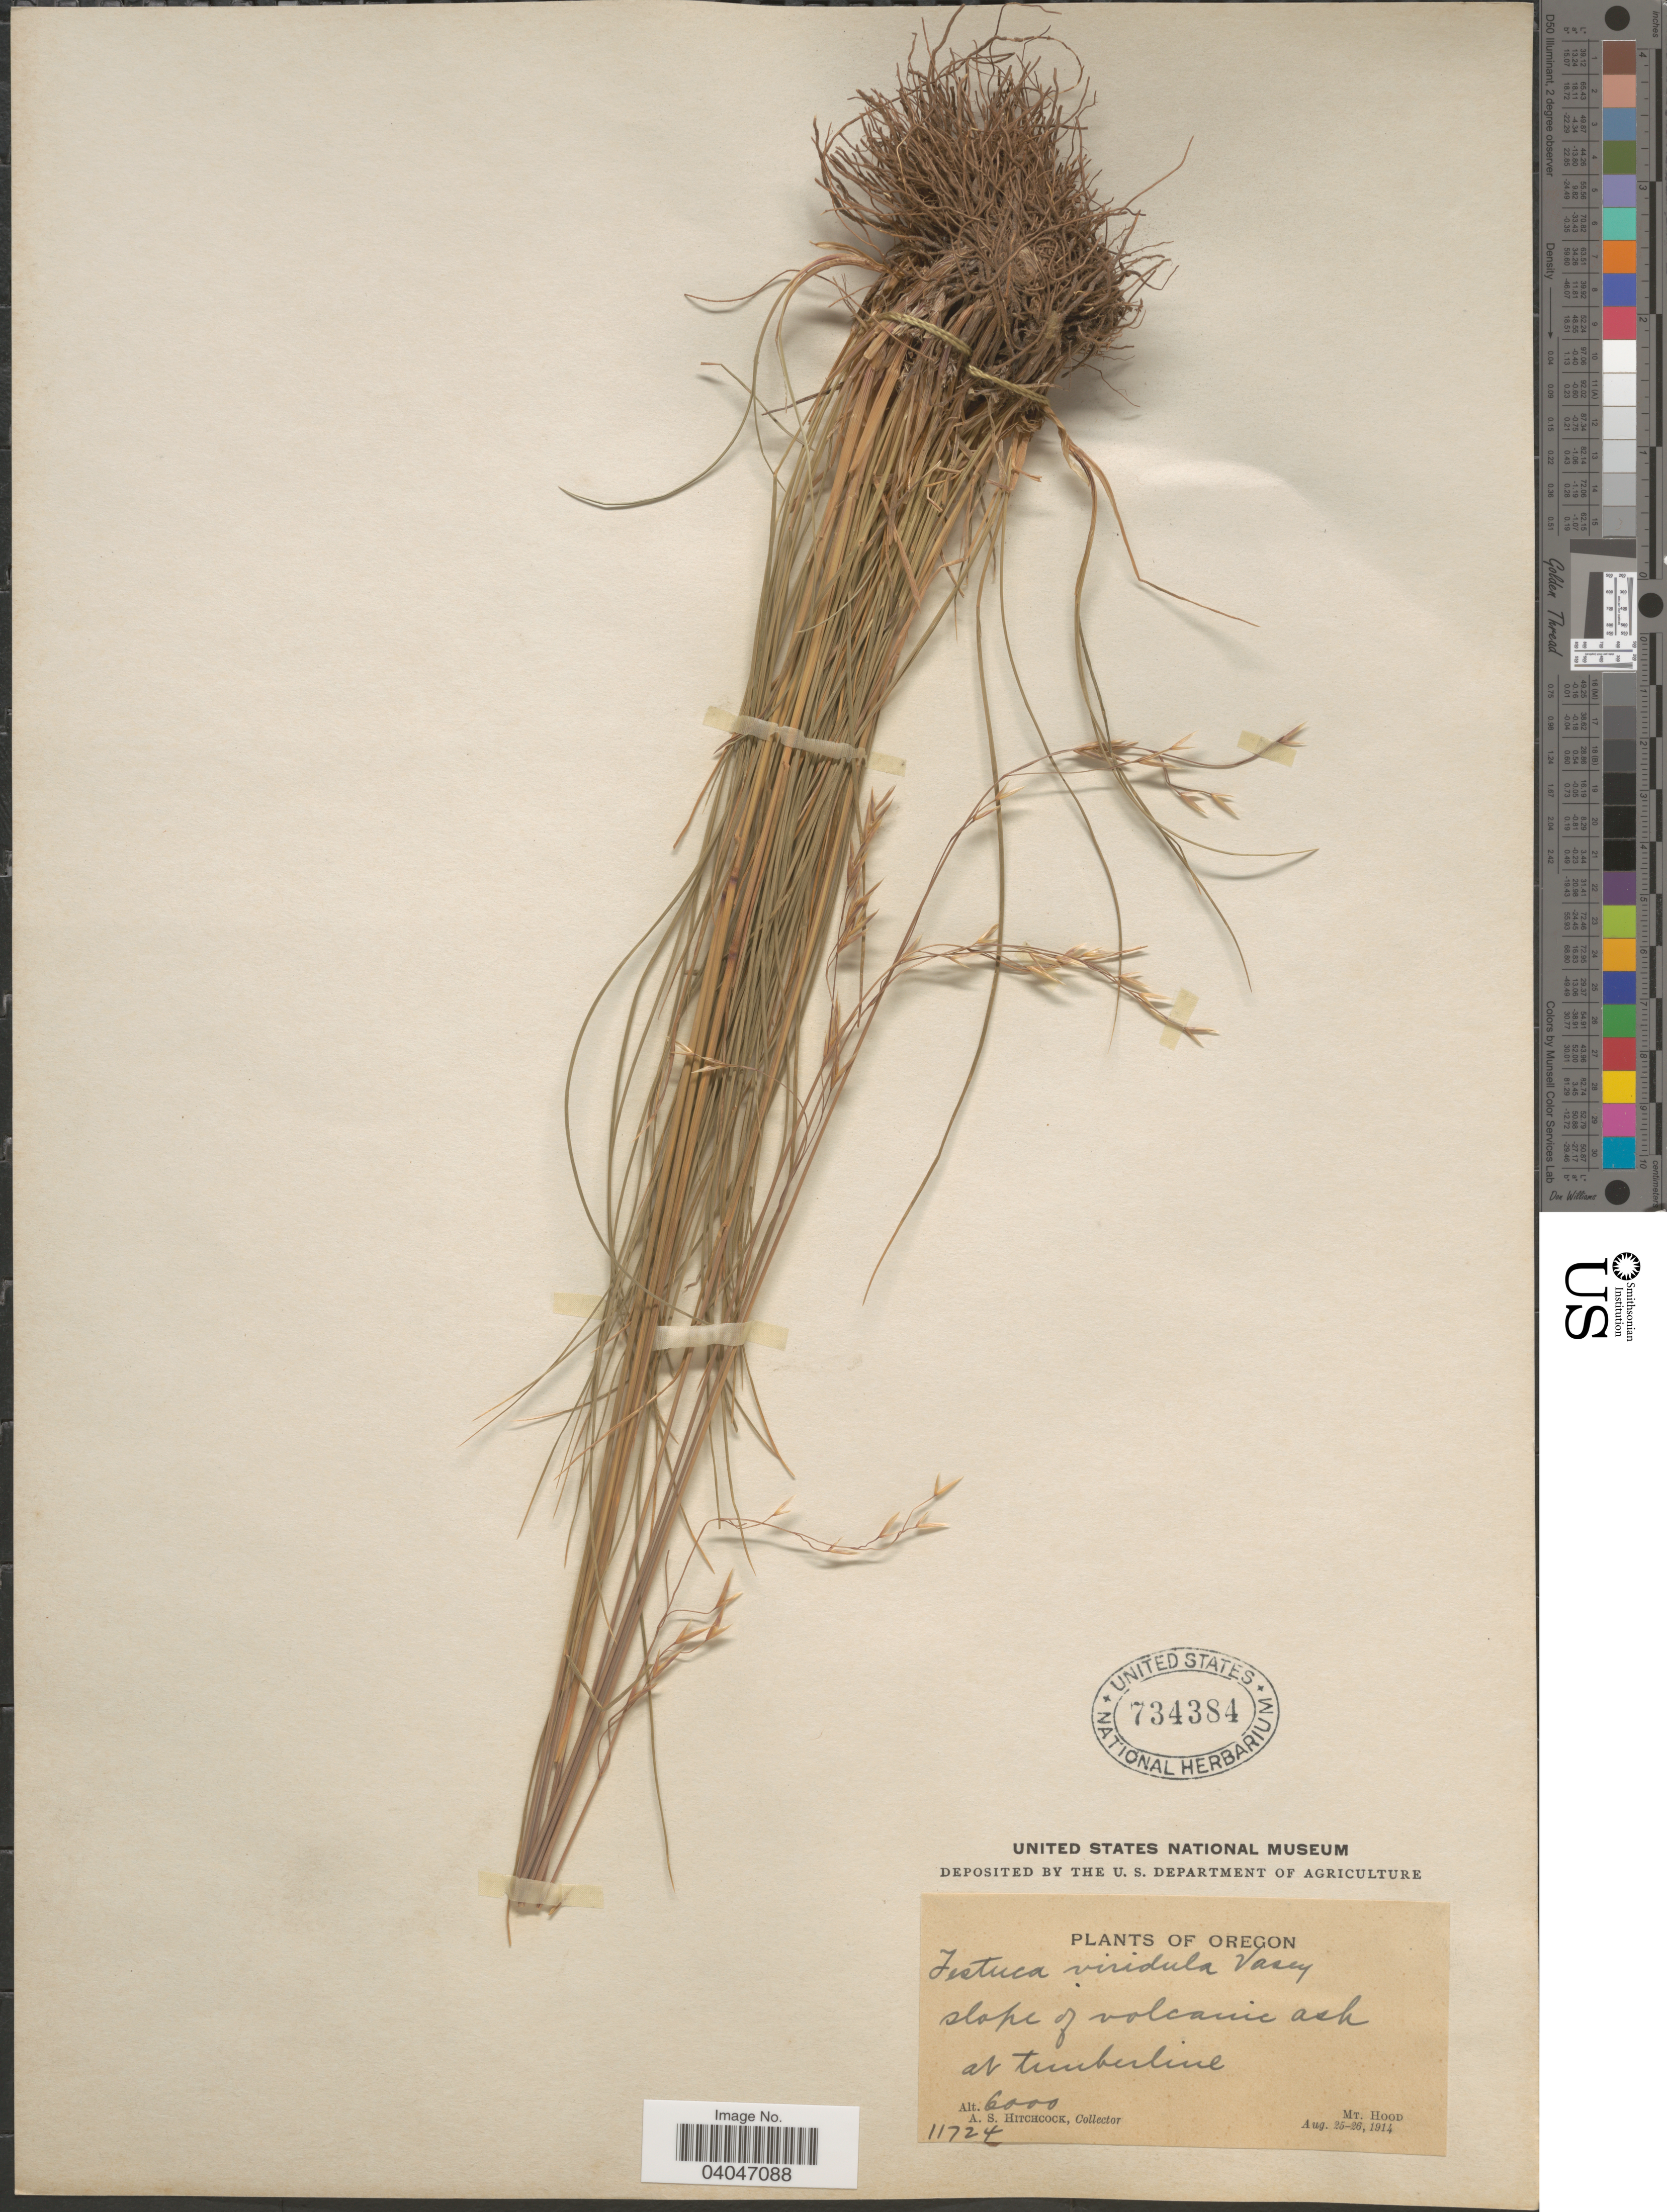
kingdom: Plantae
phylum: Tracheophyta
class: Liliopsida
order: Poales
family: Poaceae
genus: Festuca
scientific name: Festuca viridula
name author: Vasey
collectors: A. S. Hitchcock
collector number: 1172t*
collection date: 1914-08-25/1914-08-26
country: United States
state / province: Oregon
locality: Slope of volcanic ash at timberline. Mt. Hood.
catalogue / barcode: US 734384